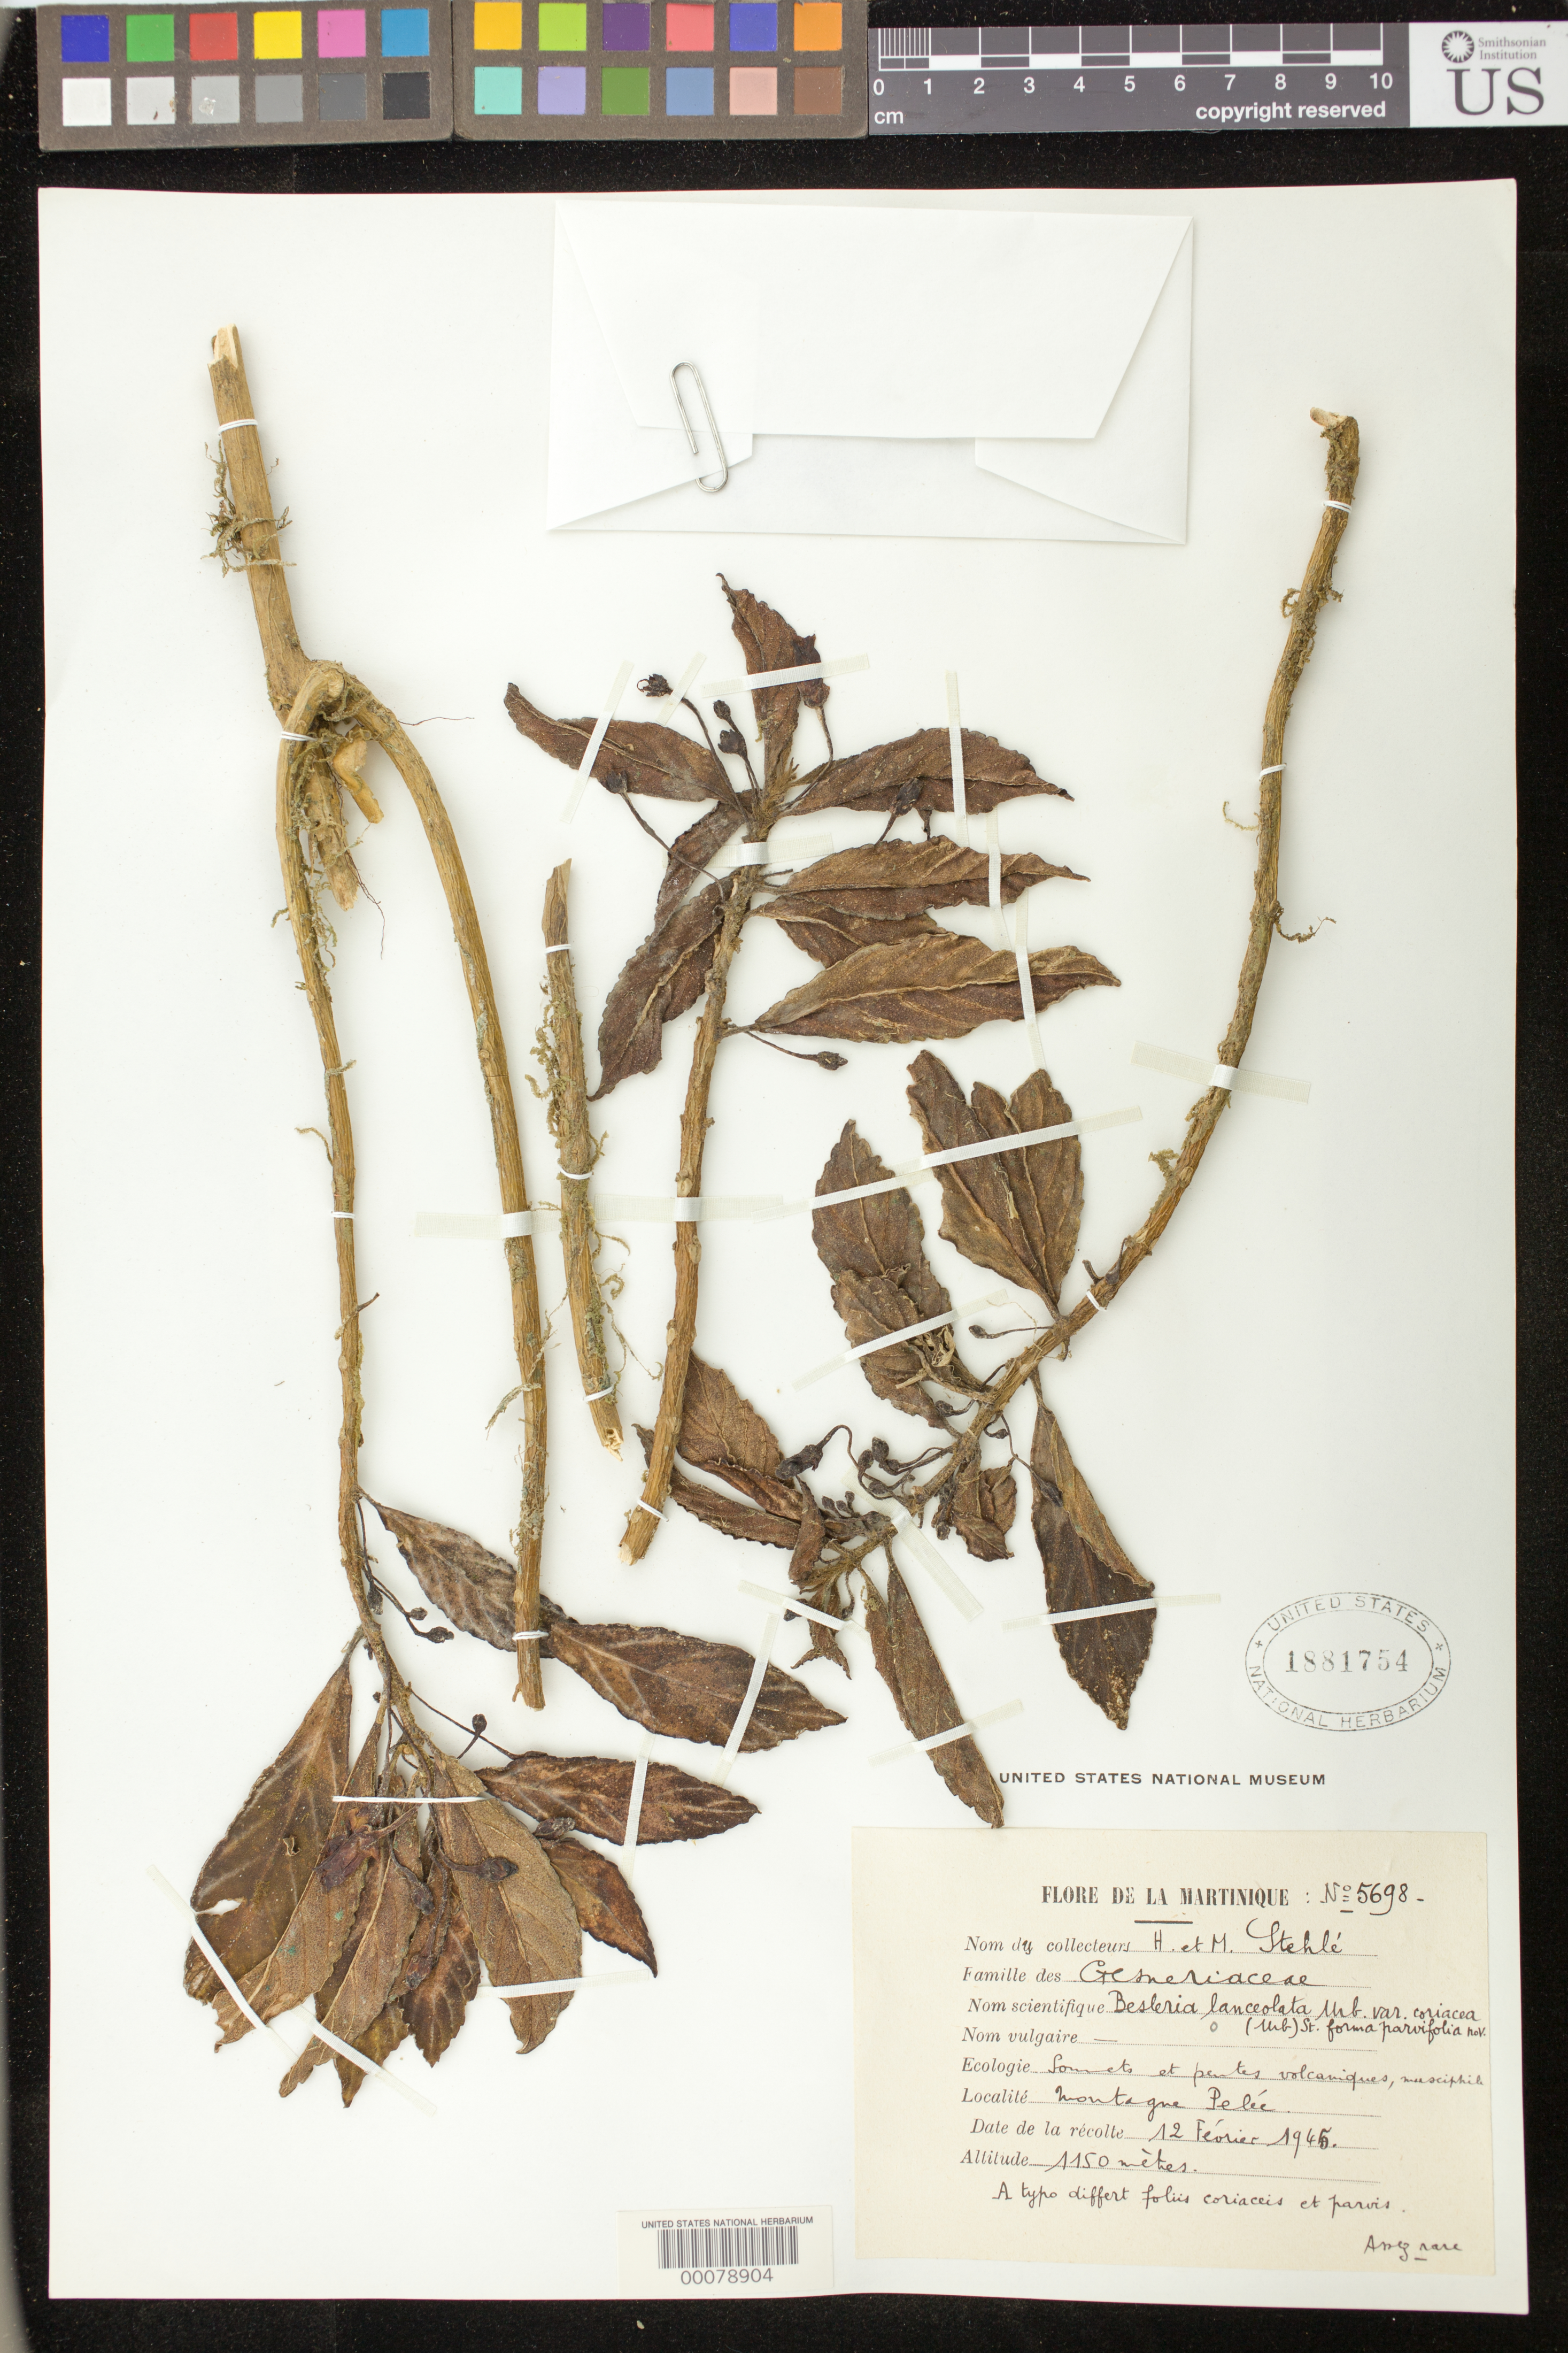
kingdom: Plantae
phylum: Tracheophyta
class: Magnoliopsida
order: Lamiales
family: Gesneriaceae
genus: Besleria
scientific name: Besleria lanceolata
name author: Urb.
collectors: H. Stehlé & M. Stehlé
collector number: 5698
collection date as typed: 12 Feb 1945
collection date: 1945-02-12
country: Martinique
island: Martinique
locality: Montagne Pelee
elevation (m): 1150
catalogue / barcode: US 1881754